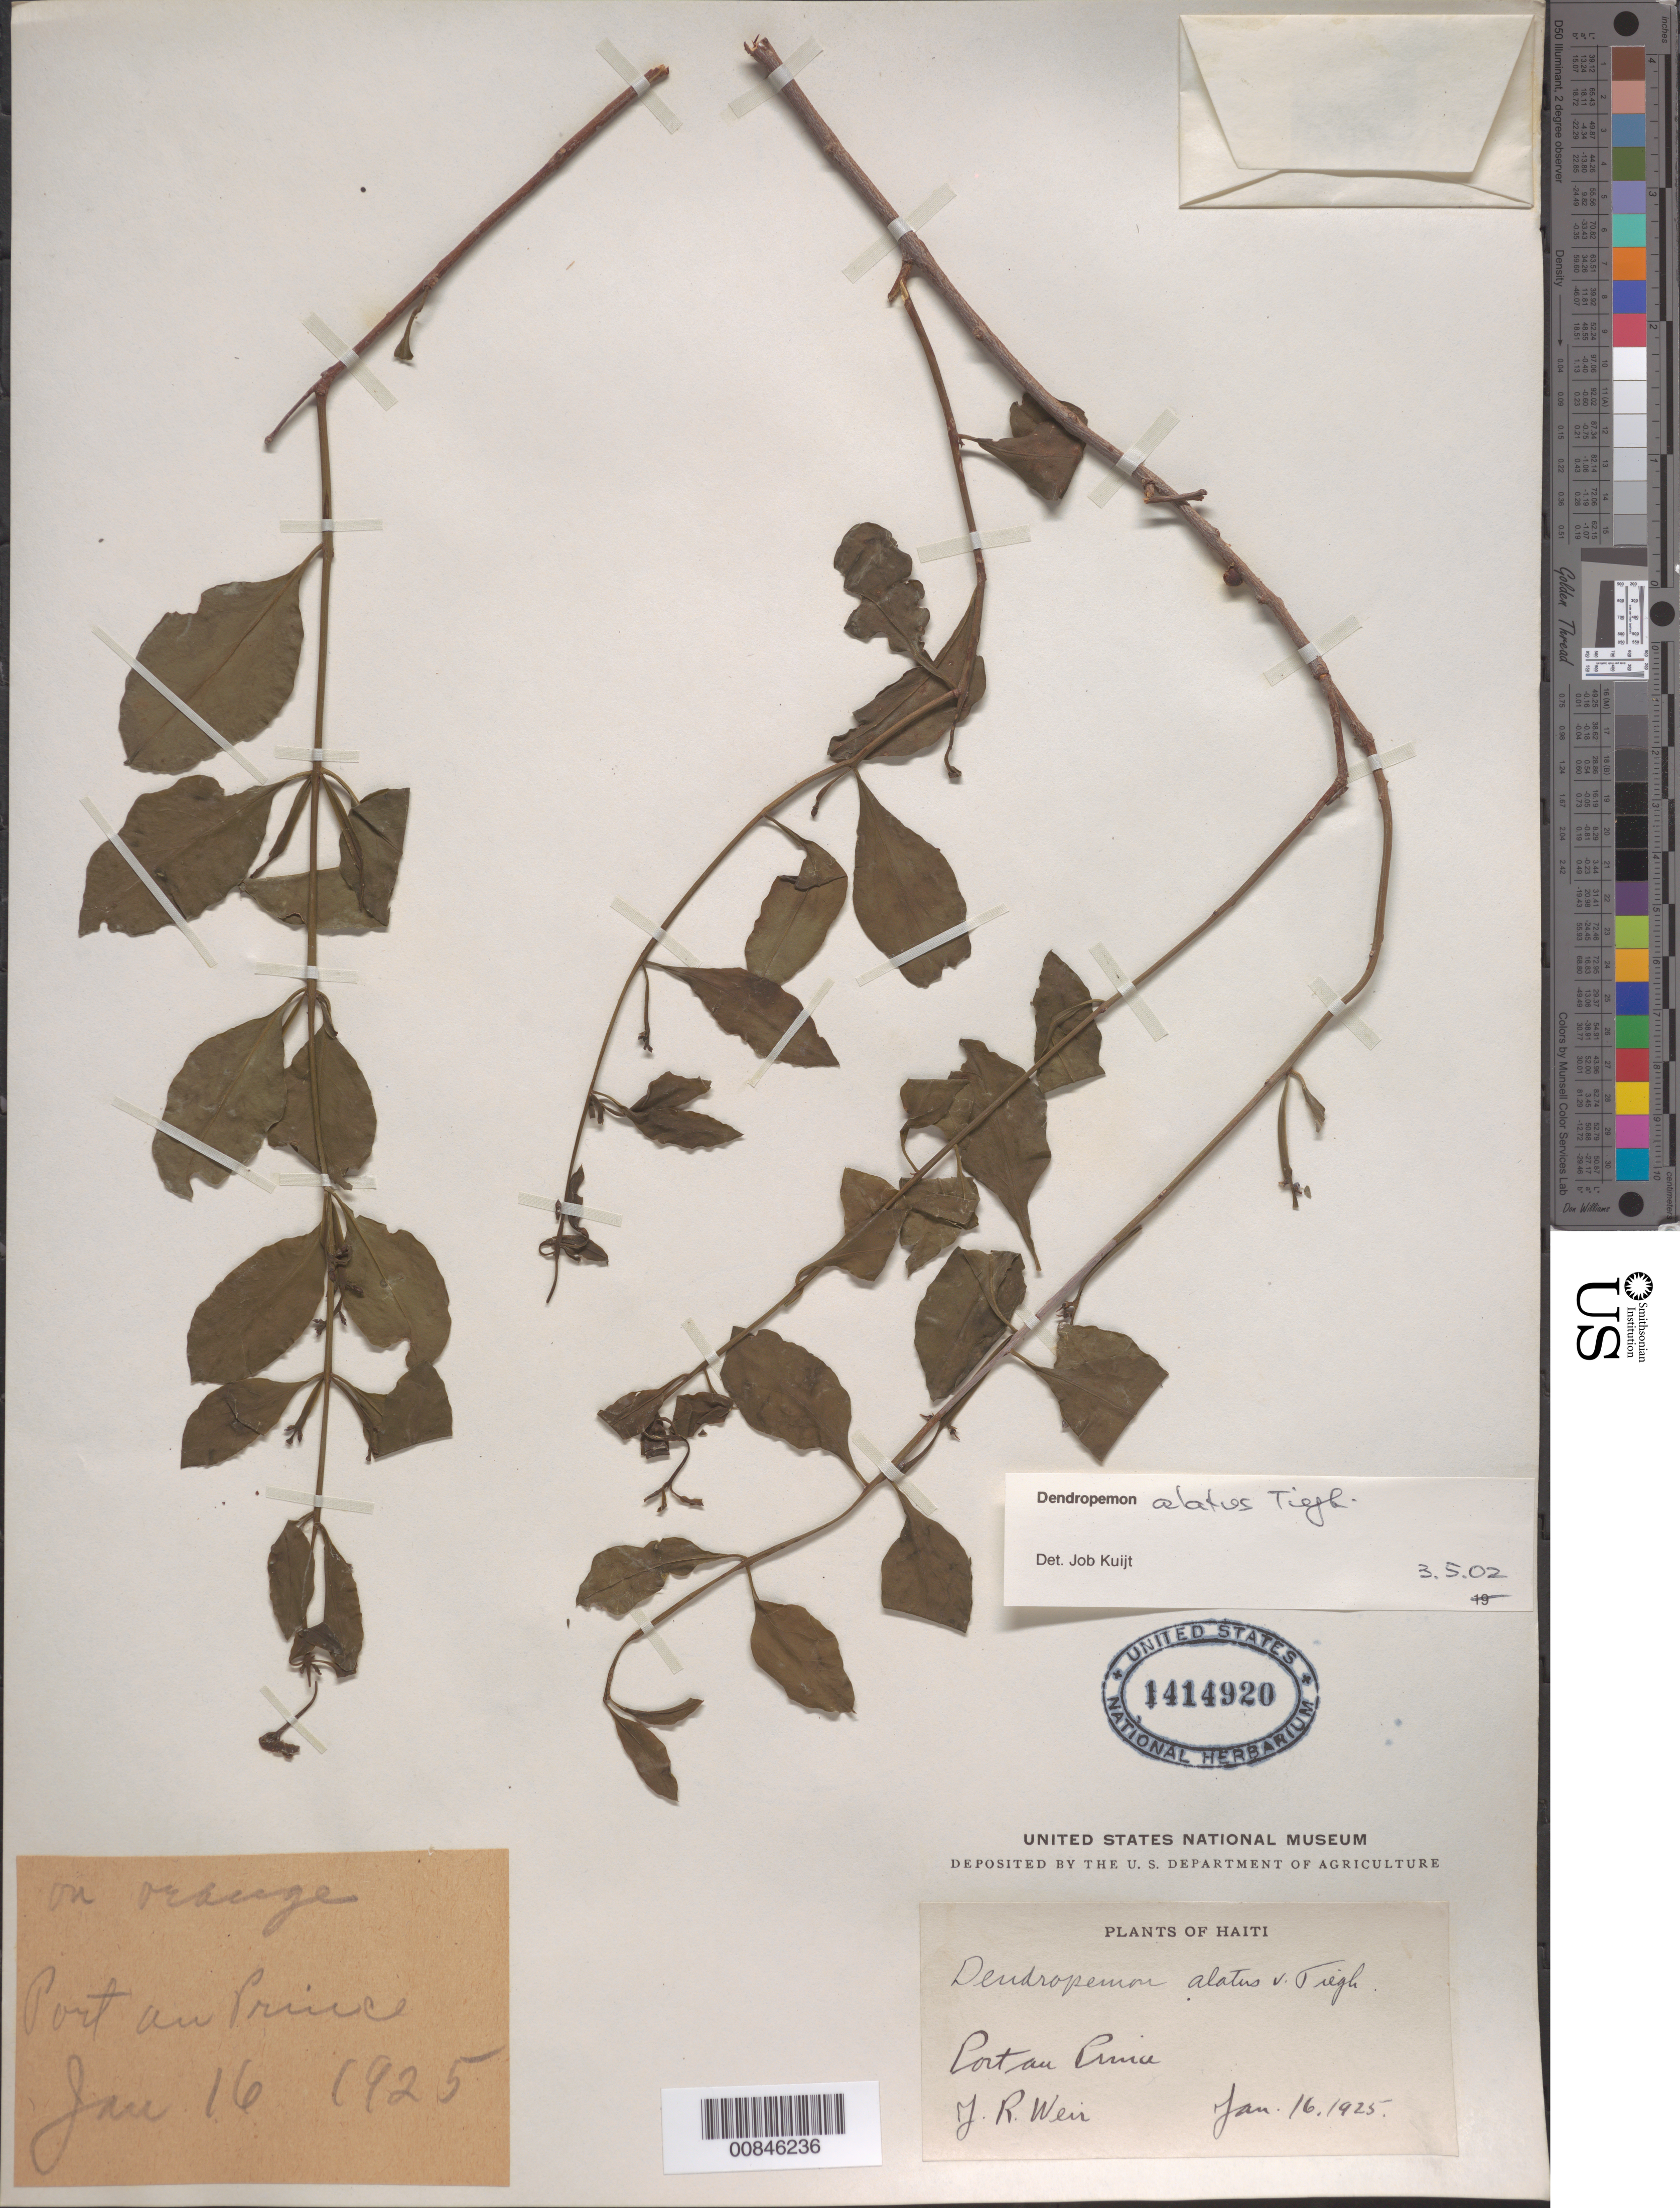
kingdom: Plantae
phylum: Tracheophyta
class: Magnoliopsida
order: Santalales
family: Loranthaceae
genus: Dendropemon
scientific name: Dendropemon alatus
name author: Tiegh.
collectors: J. Weir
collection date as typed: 16 Jan 1925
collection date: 1925-01-16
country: Haiti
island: Hispaniola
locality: Port au Prince.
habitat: On orange.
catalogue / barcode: US 1414920